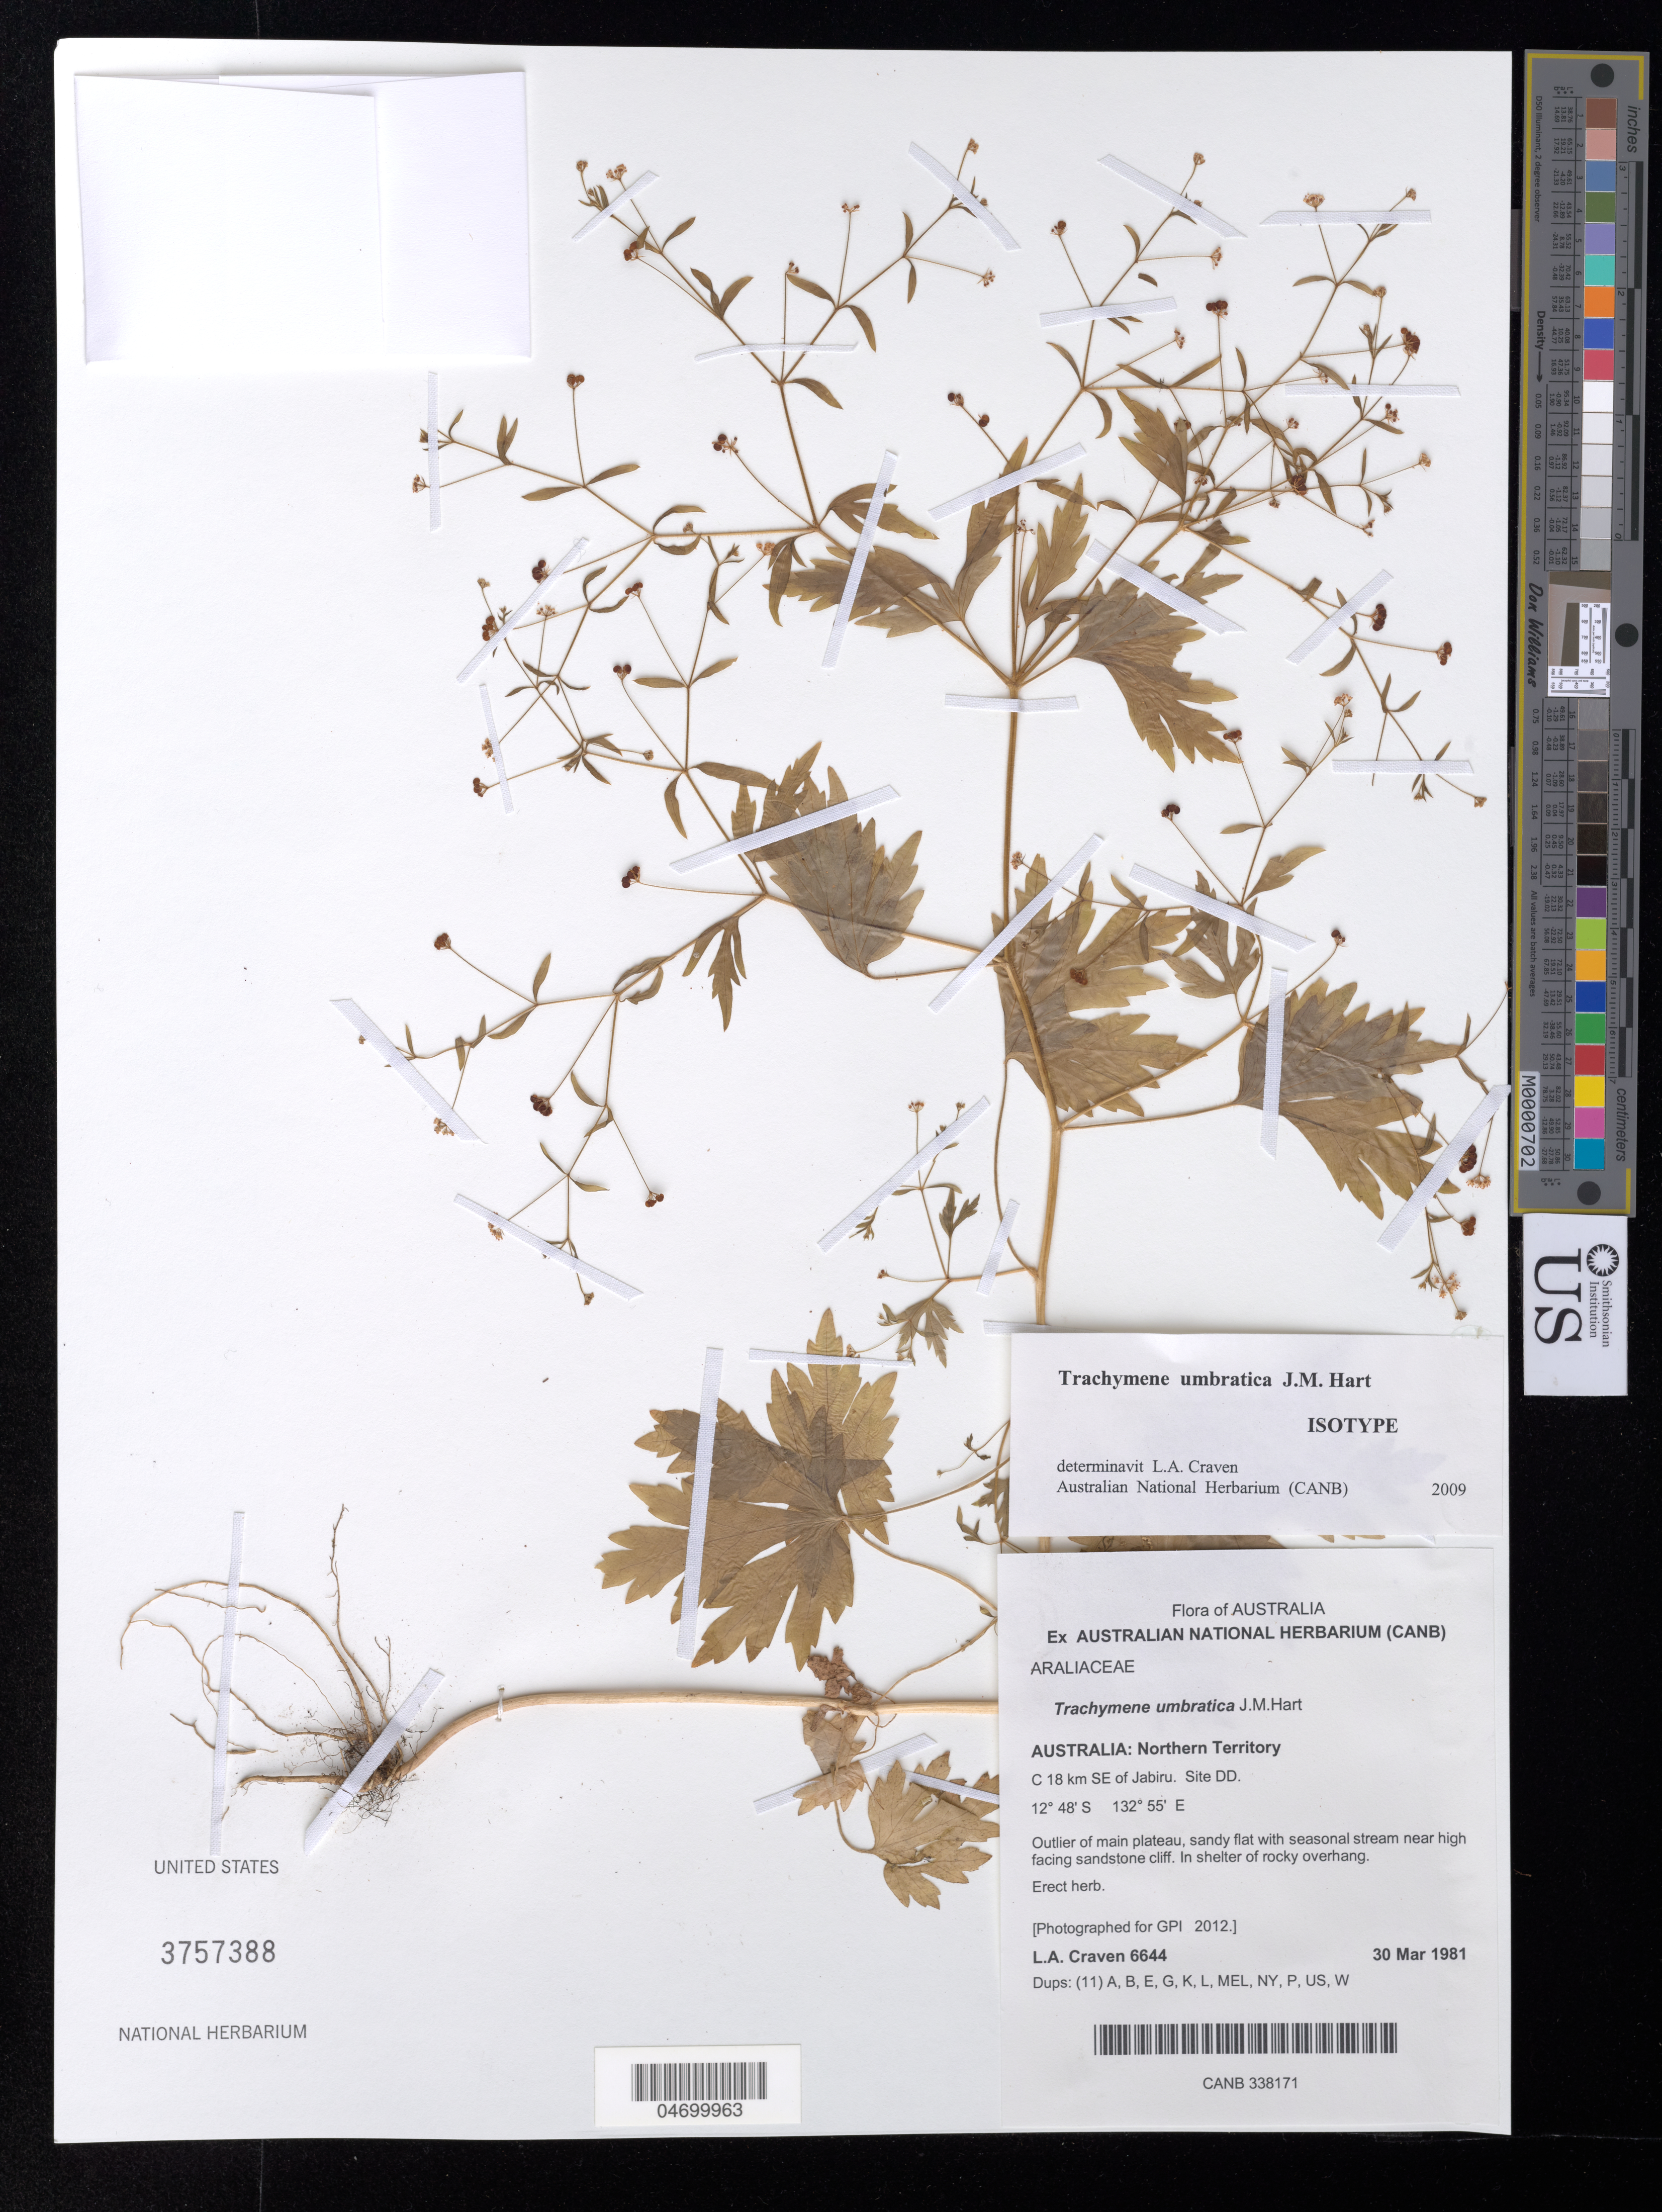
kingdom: Plantae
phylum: Tracheophyta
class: Magnoliopsida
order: Apiales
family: Araliaceae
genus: Trachymene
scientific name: Trachymene umbratica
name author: Hart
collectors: L. A. Craven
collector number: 6644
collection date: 1981-03-30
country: Australia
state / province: Northern Territory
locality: C 18 km SE of Jabiru. Site DD.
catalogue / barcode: US 3757388